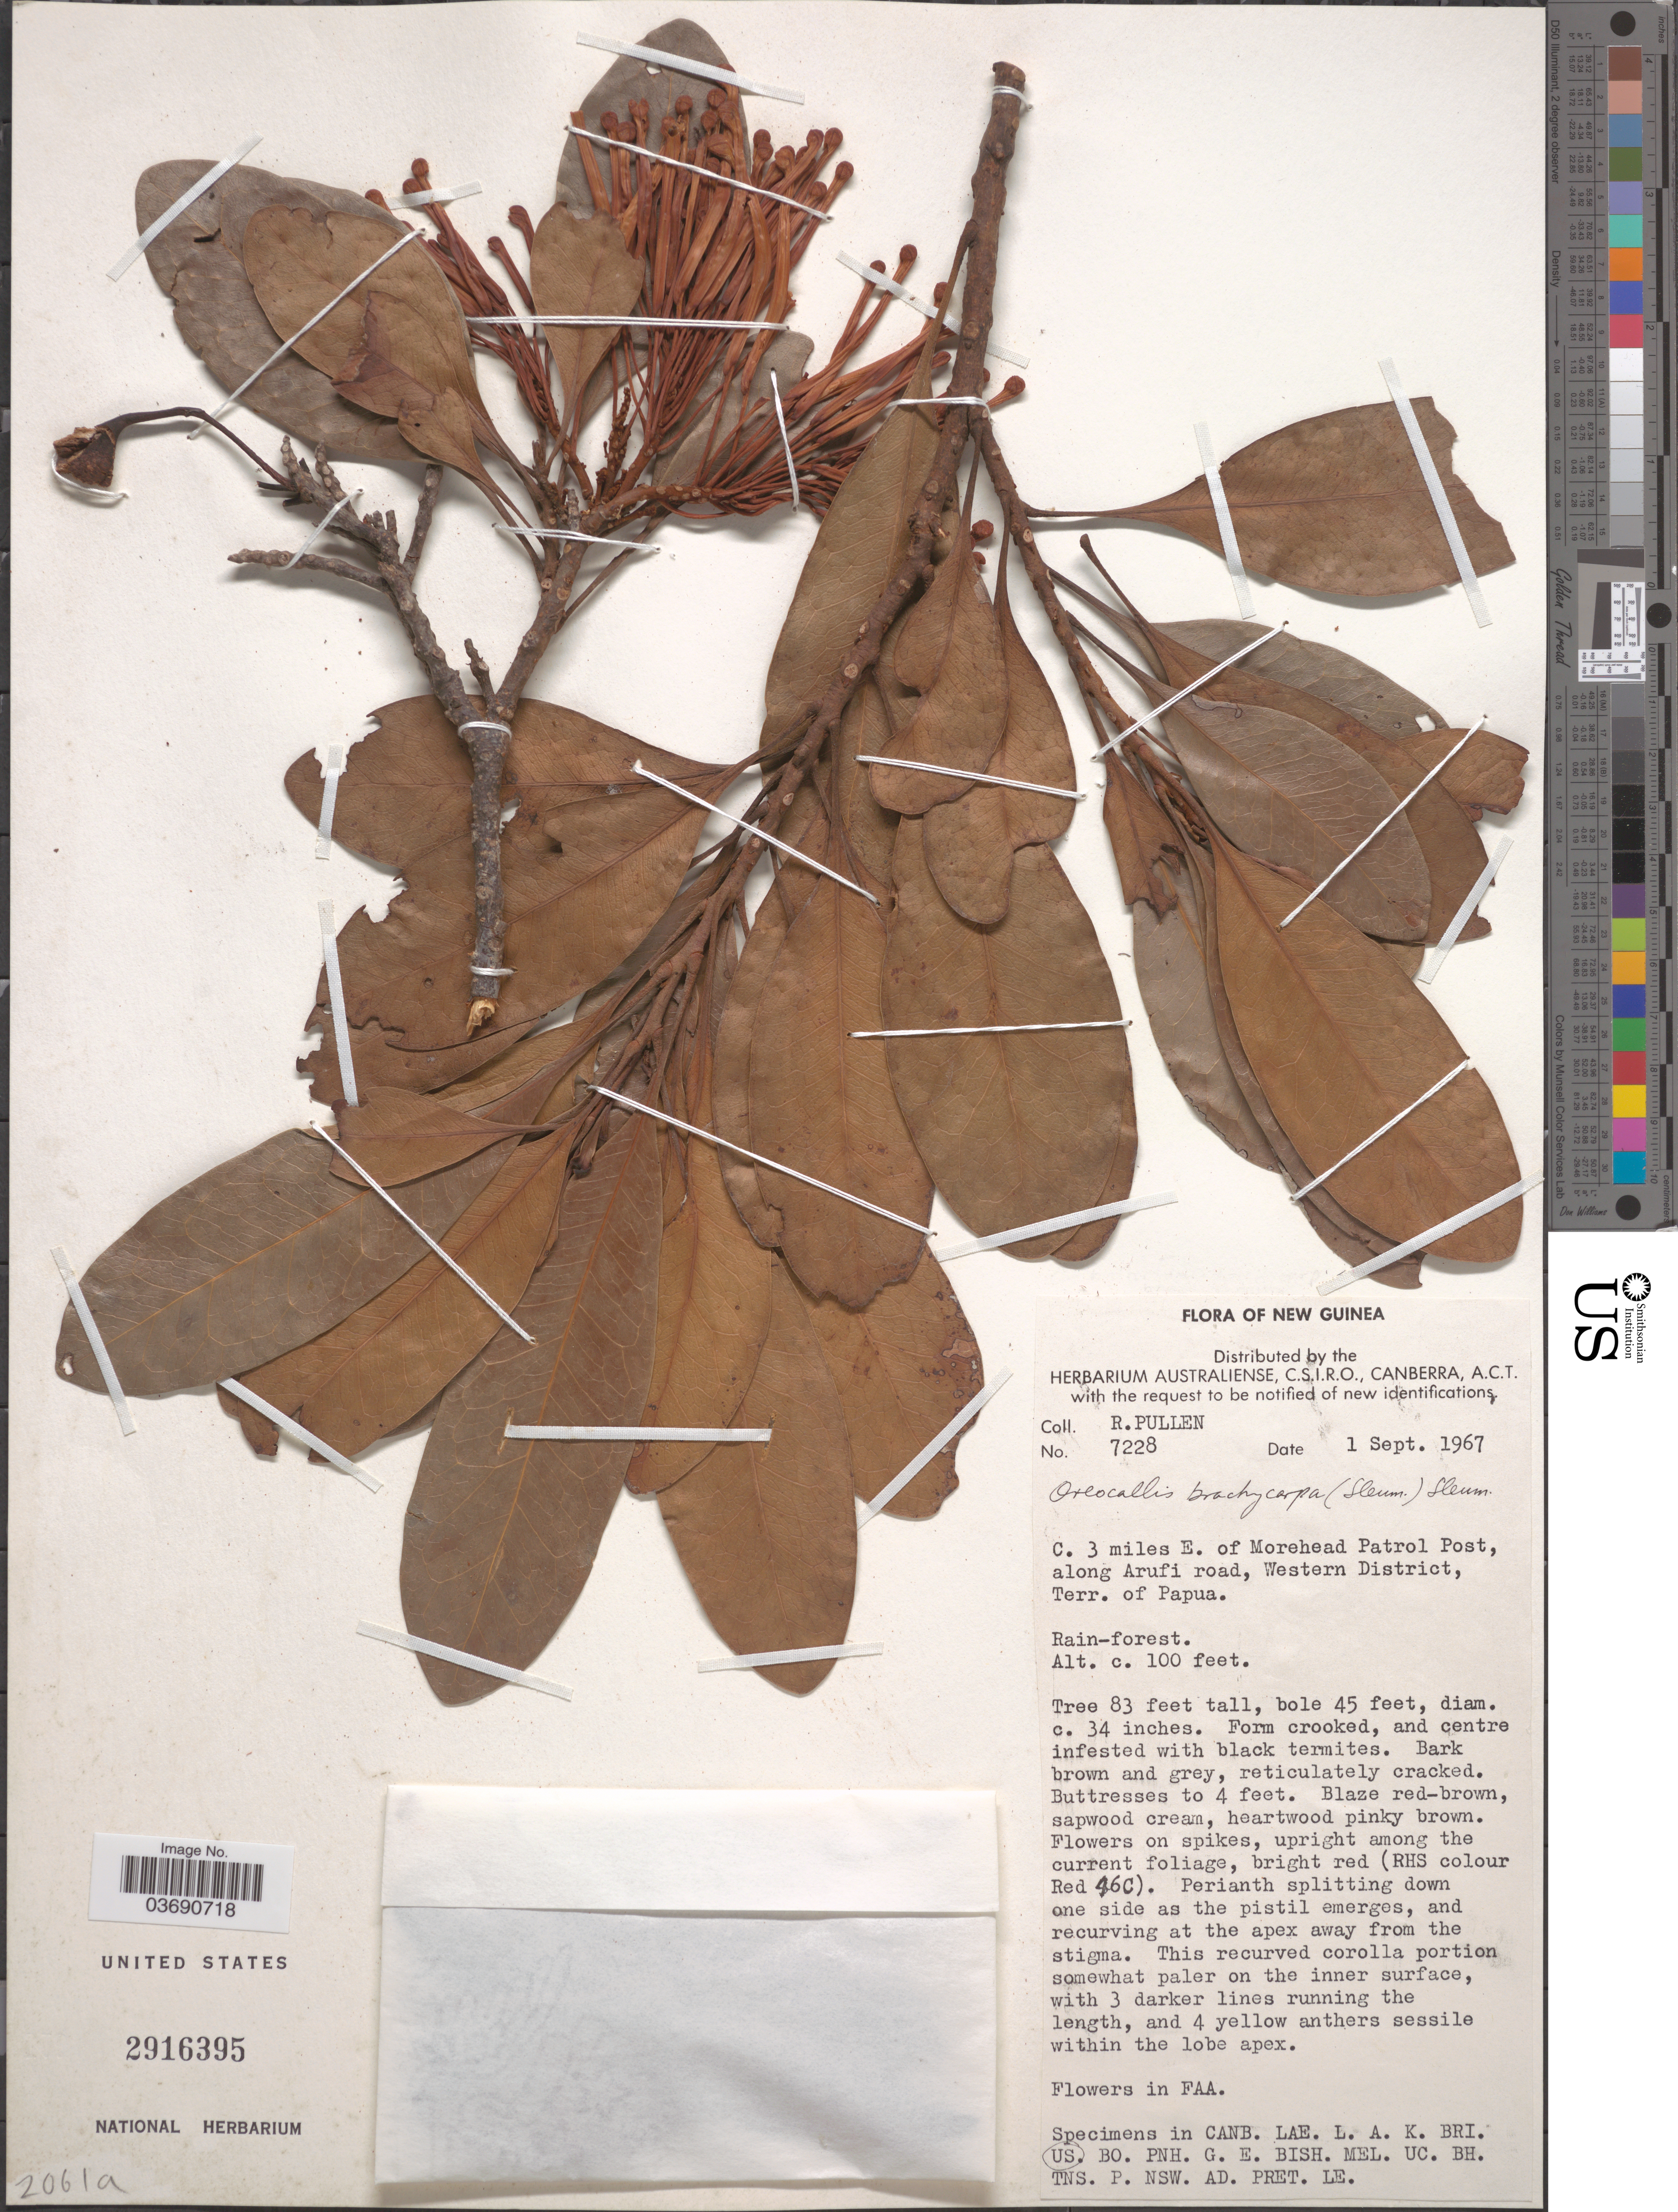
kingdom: Plantae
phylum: Tracheophyta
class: Magnoliopsida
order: Proteales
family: Proteaceae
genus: Oreocallis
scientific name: Oreocallis brachycarpa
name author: (Sleumer) Sleumer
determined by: Strong, Mark T., (BOT), Smithsonian Institution - National Museum of Natural History (UNITED STATES)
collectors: R. Pullen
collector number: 7228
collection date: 1967-09-01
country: Papua New Guinea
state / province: Manus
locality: New Guinea. C. 3 miles E. of Morehead Patrol Post, along Arufi road, Western District, Terr. of Papua.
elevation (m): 30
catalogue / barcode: US 2916395